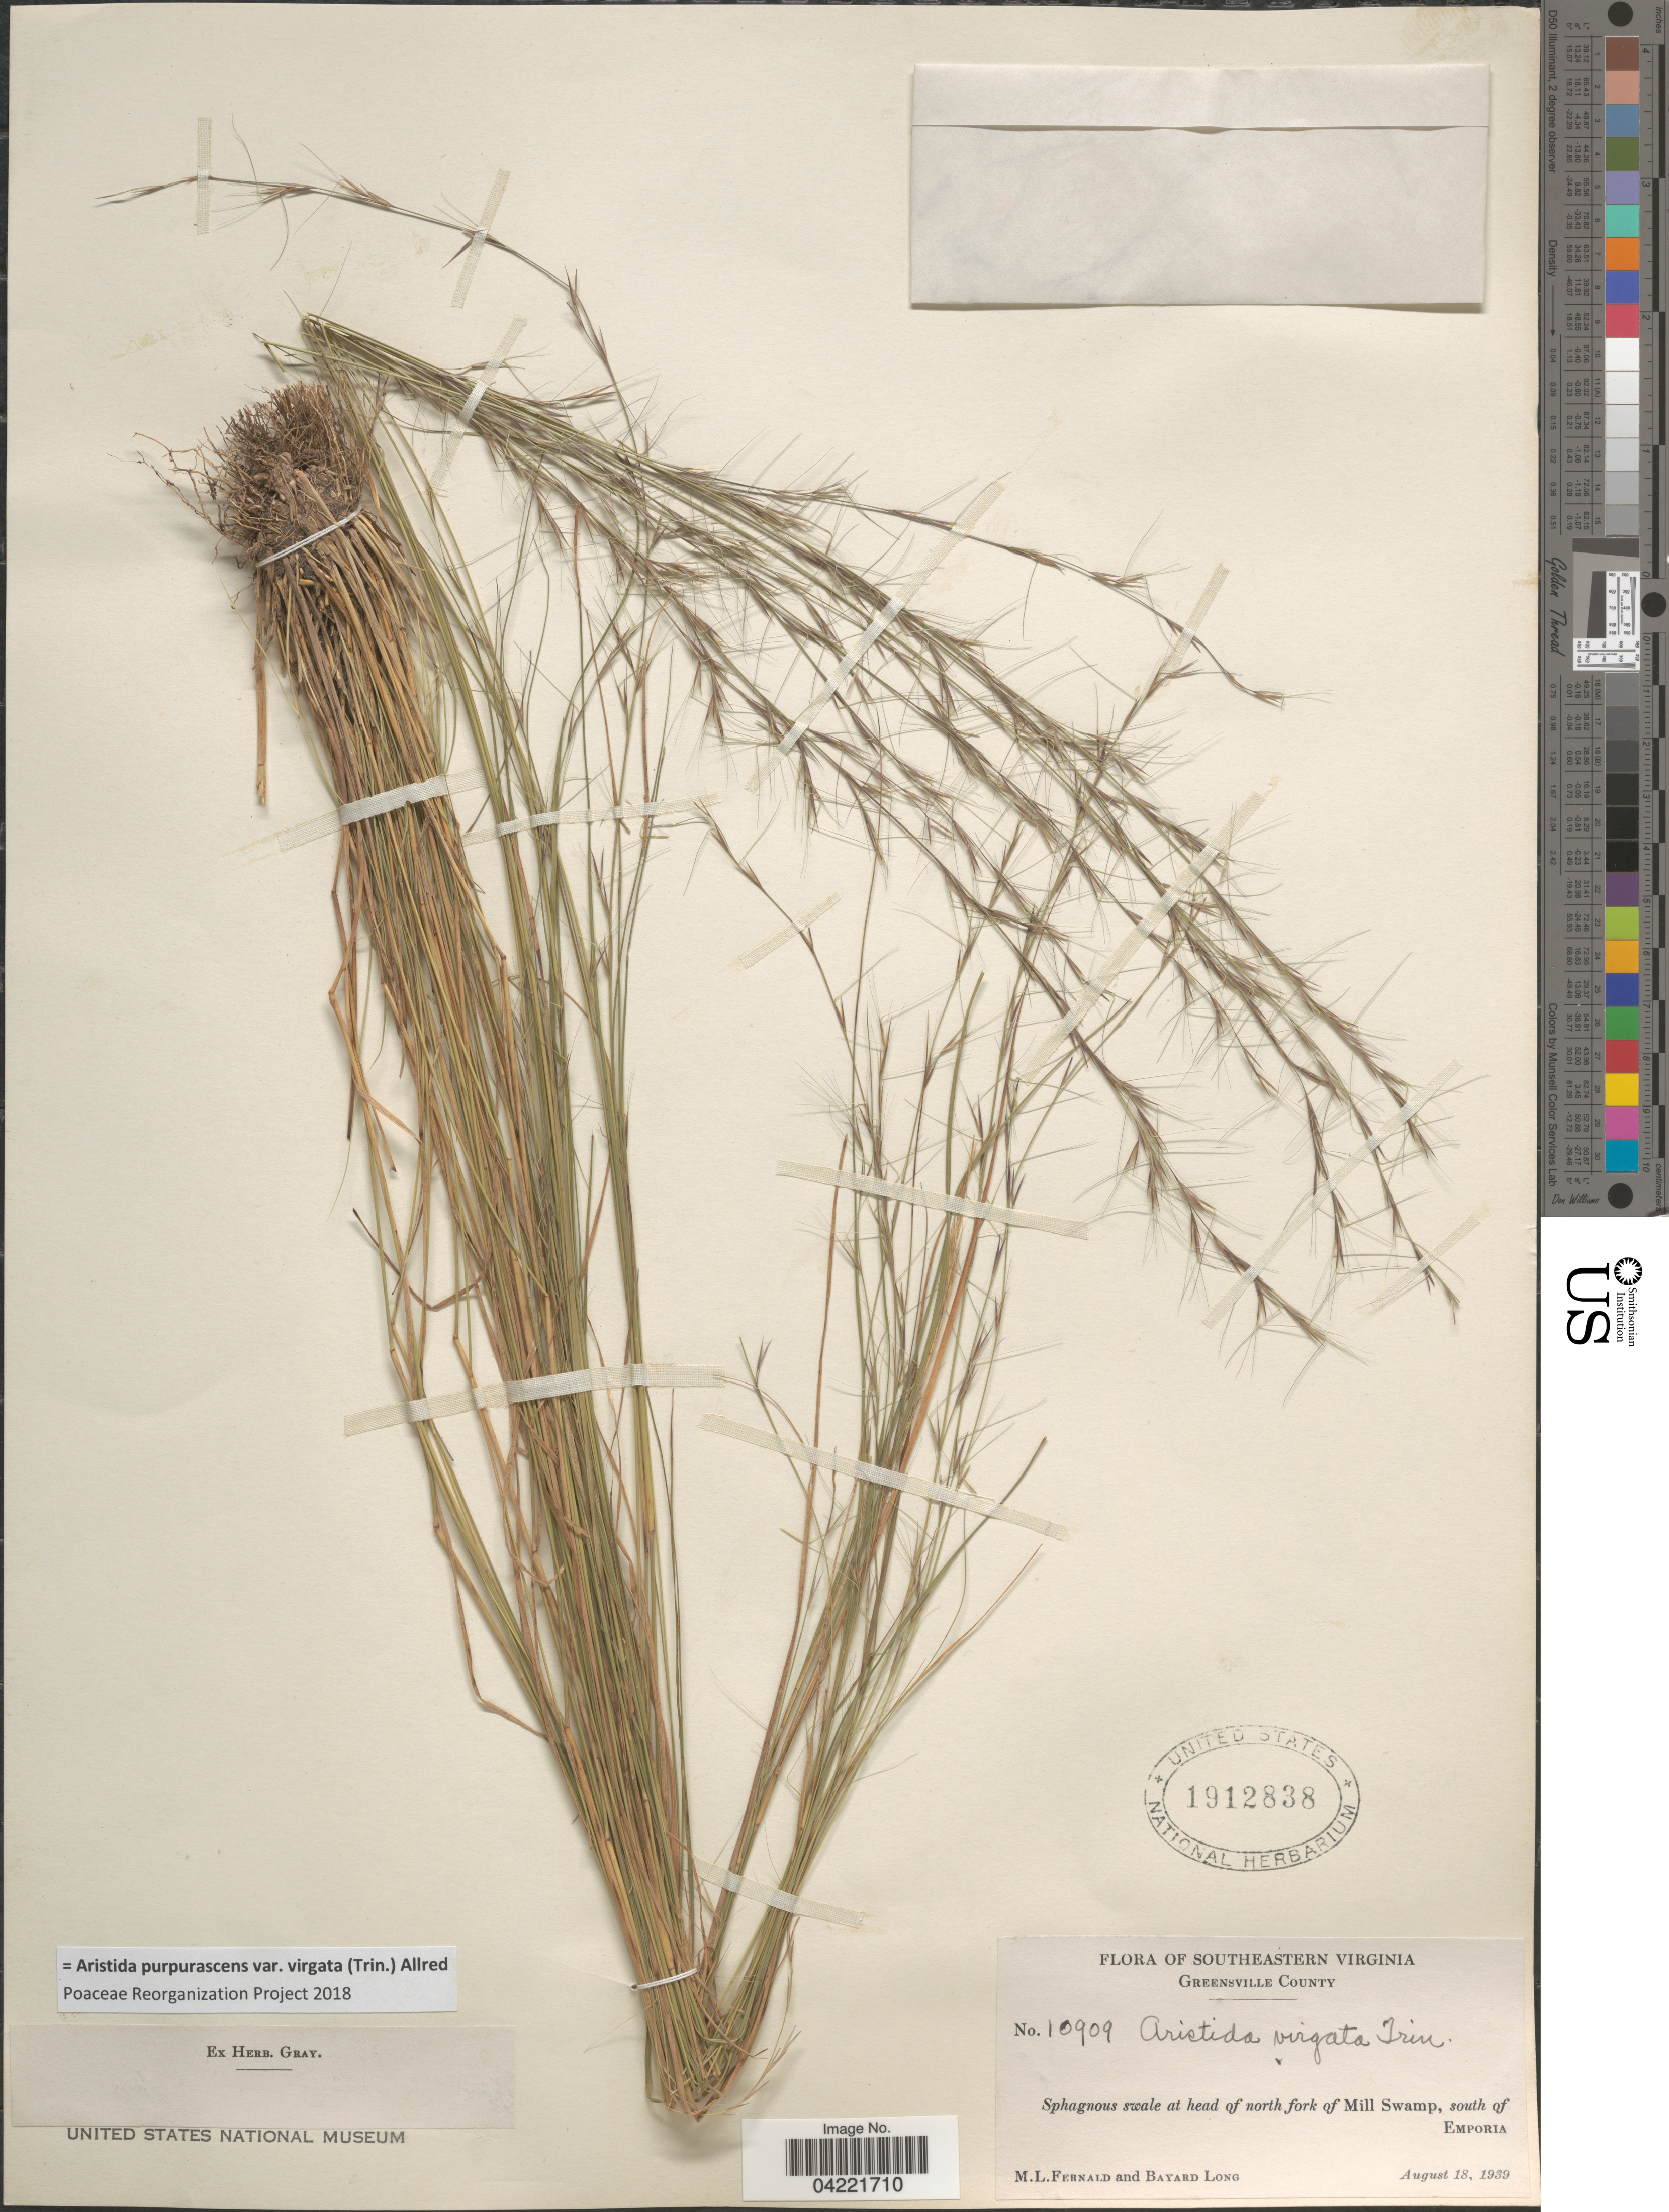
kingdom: Plantae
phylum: Tracheophyta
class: Liliopsida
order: Poales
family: Poaceae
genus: Aristida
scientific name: Aristida purpurascens var. virgata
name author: (Trin.) Allred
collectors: M. L. Fernald & B. Long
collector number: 10909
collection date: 1939-08-18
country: United States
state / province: Virginia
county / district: Greensville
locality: Southeastern Virginia. Greensville County. Sphagnous swale at head of north fork of Mill Swamp, north of Emporia.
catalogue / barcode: US 1912838